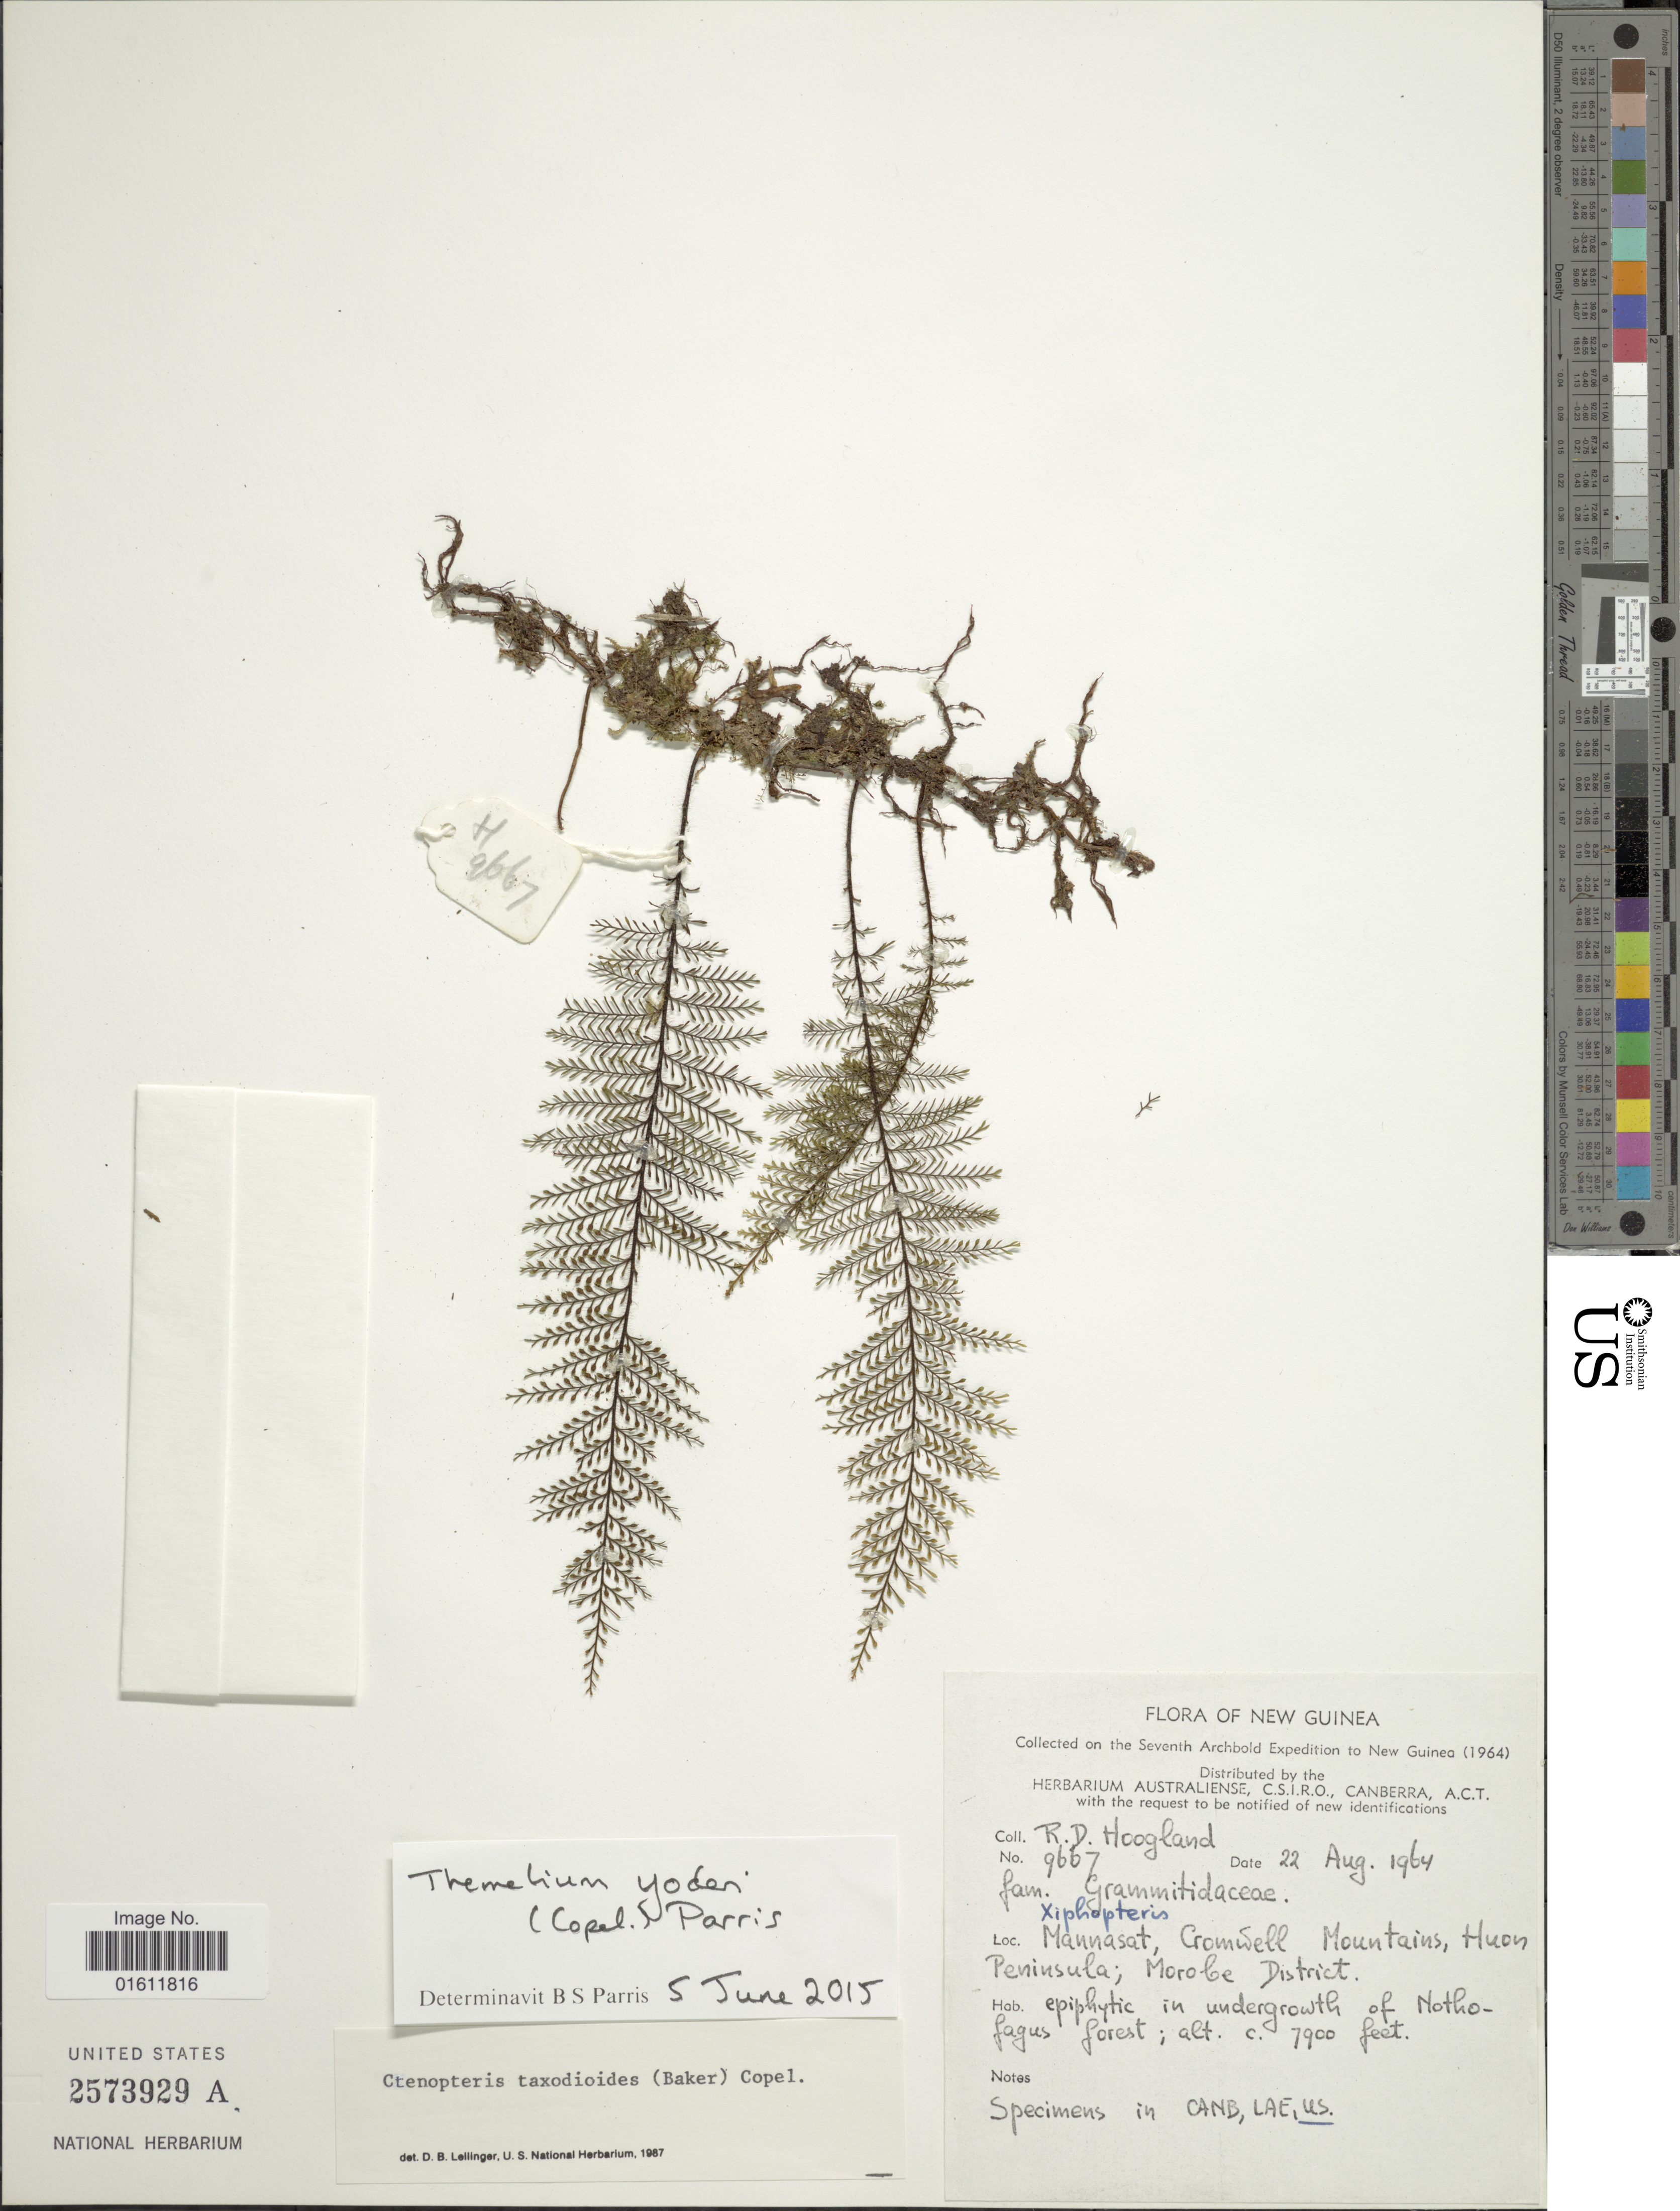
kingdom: Plantae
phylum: Tracheophyta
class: Polypodiopsida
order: Polypodiales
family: Polypodiaceae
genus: Themelium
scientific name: Themelium yoderi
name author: (Copel.) Parris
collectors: R. D. Hoogland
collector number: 9667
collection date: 1964-08-22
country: Papua New Guinea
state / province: Morobe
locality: Mannasat, Cromwell Mountains, Huon Peninsula.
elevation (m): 2408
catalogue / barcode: US 2573929A